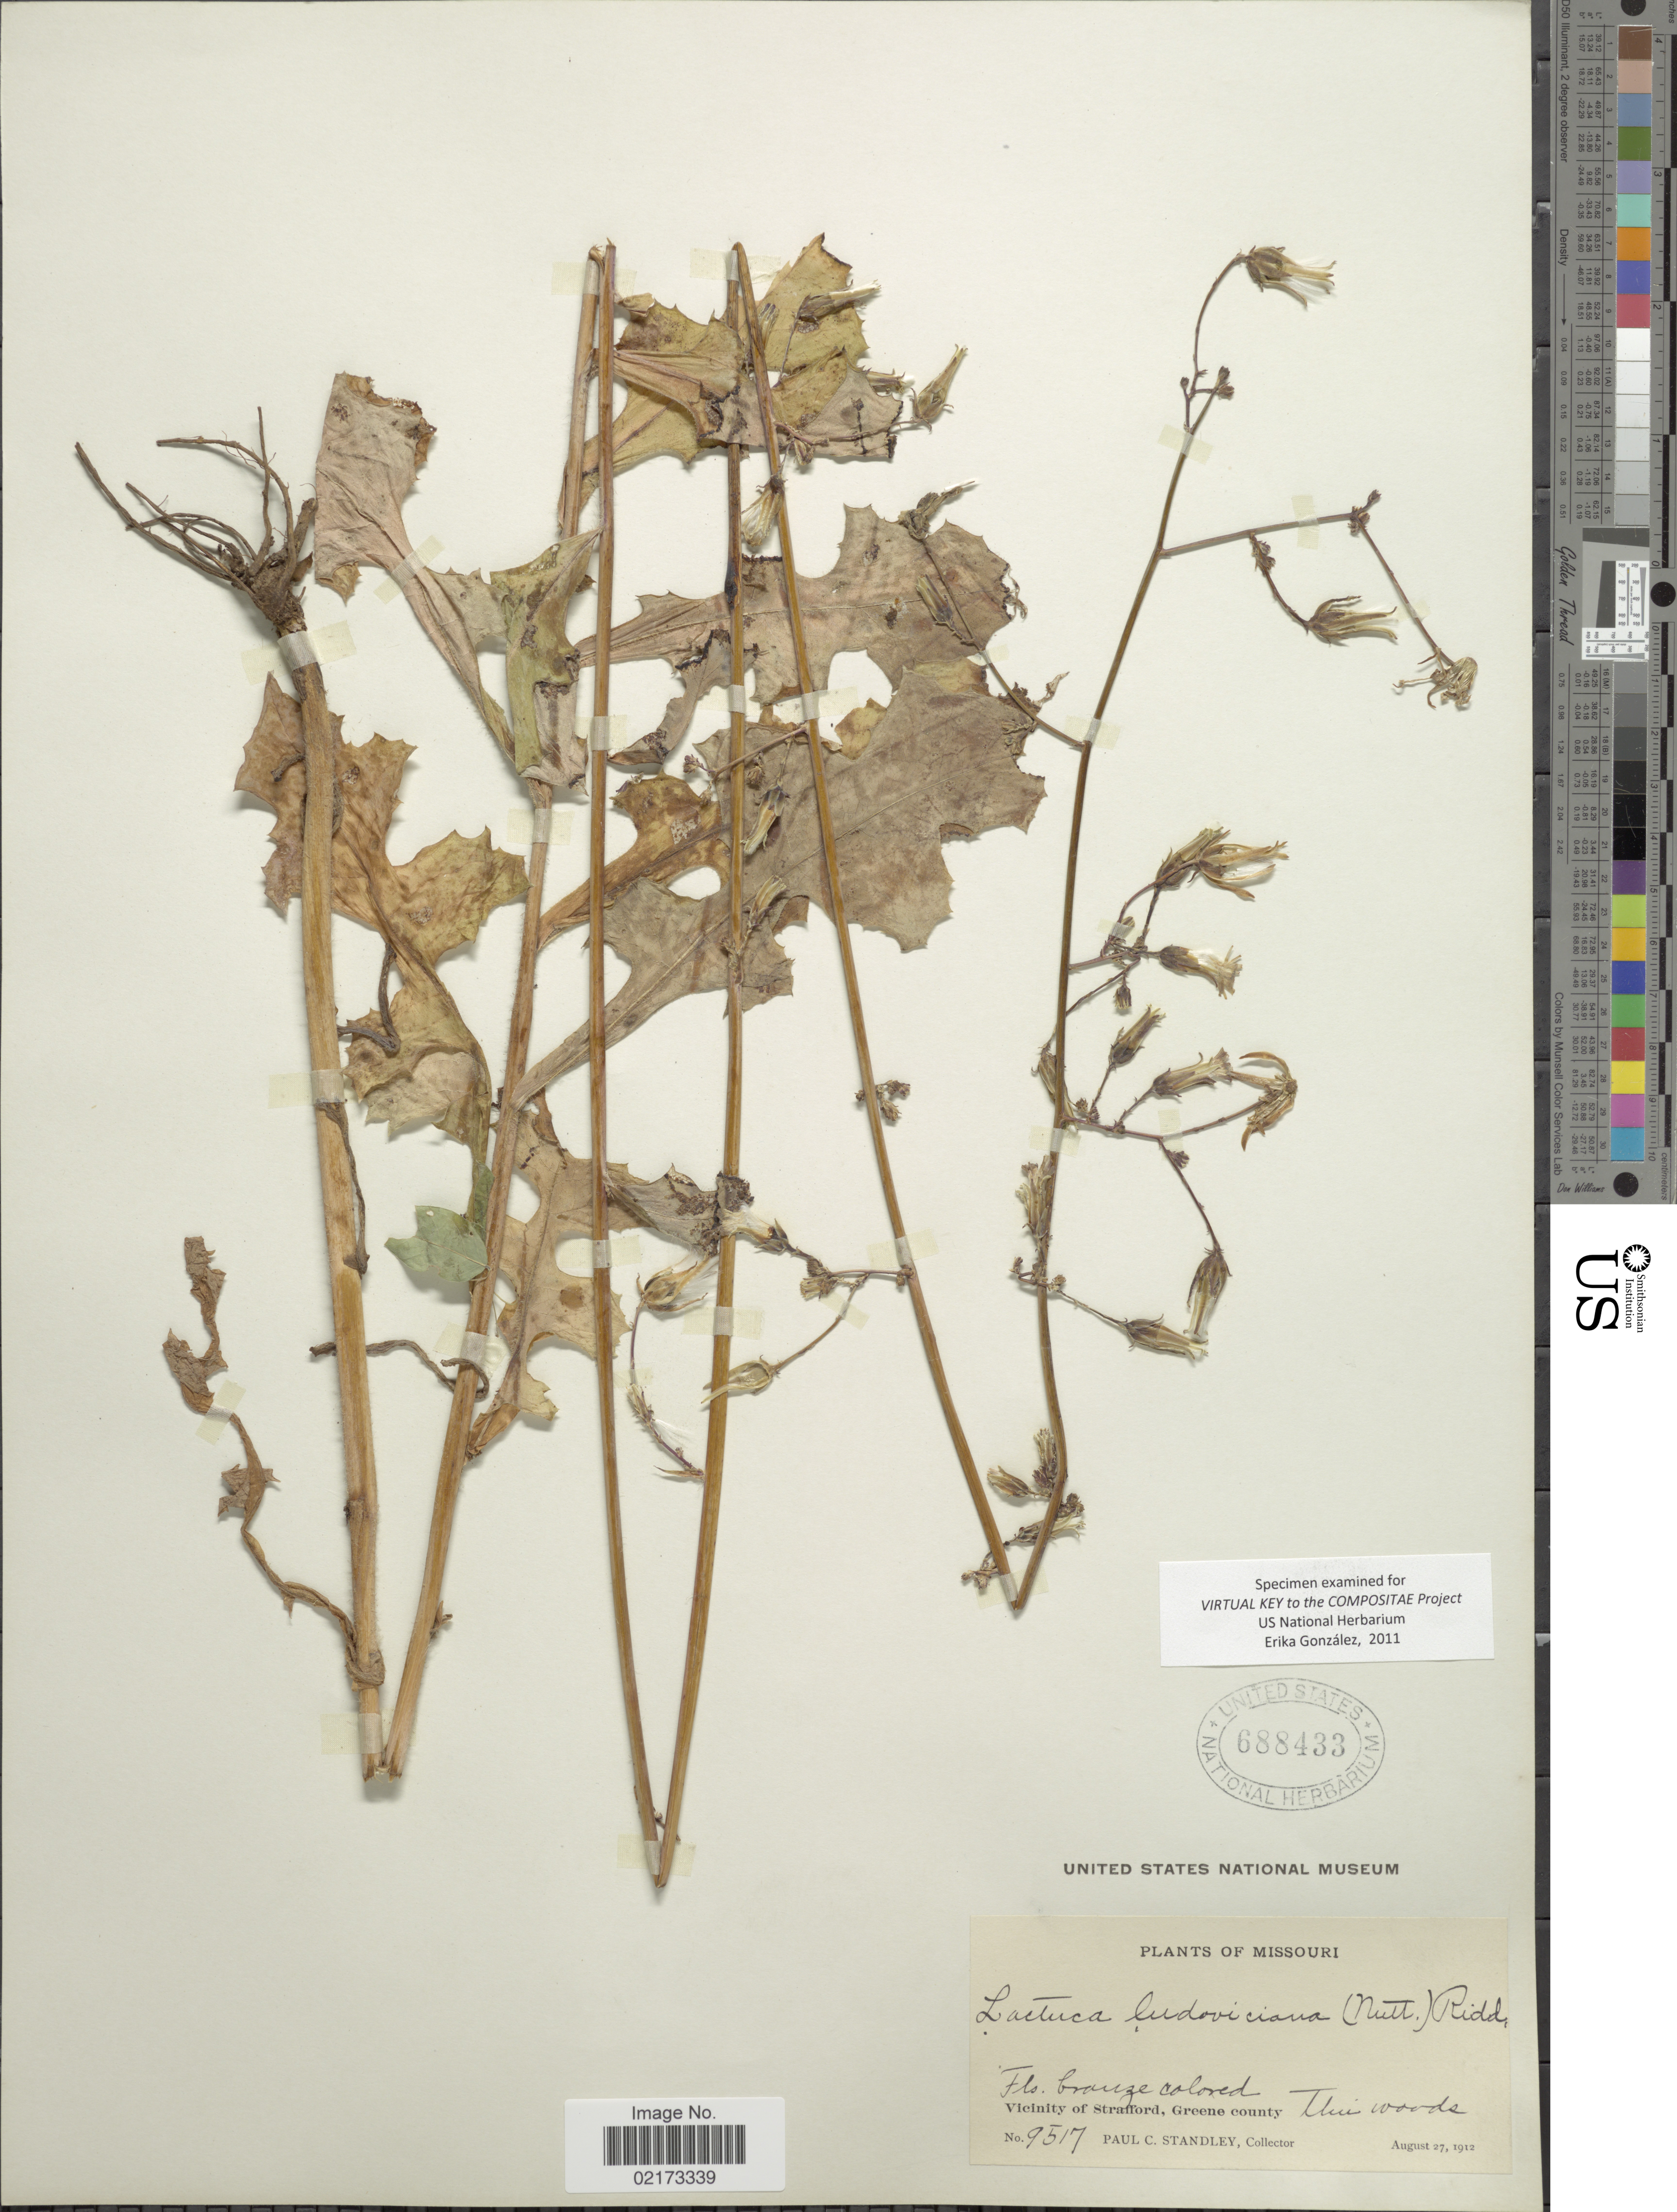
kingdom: Plantae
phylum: Tracheophyta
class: Magnoliopsida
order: Asterales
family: Asteraceae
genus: Lactuca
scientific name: Lactuca ludoviciana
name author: (Nutt.) Riddell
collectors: P. C. Standley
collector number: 9517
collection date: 1912-08-27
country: United States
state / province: Missouri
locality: Vicinity of Strafford, Greene County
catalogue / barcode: US 688433